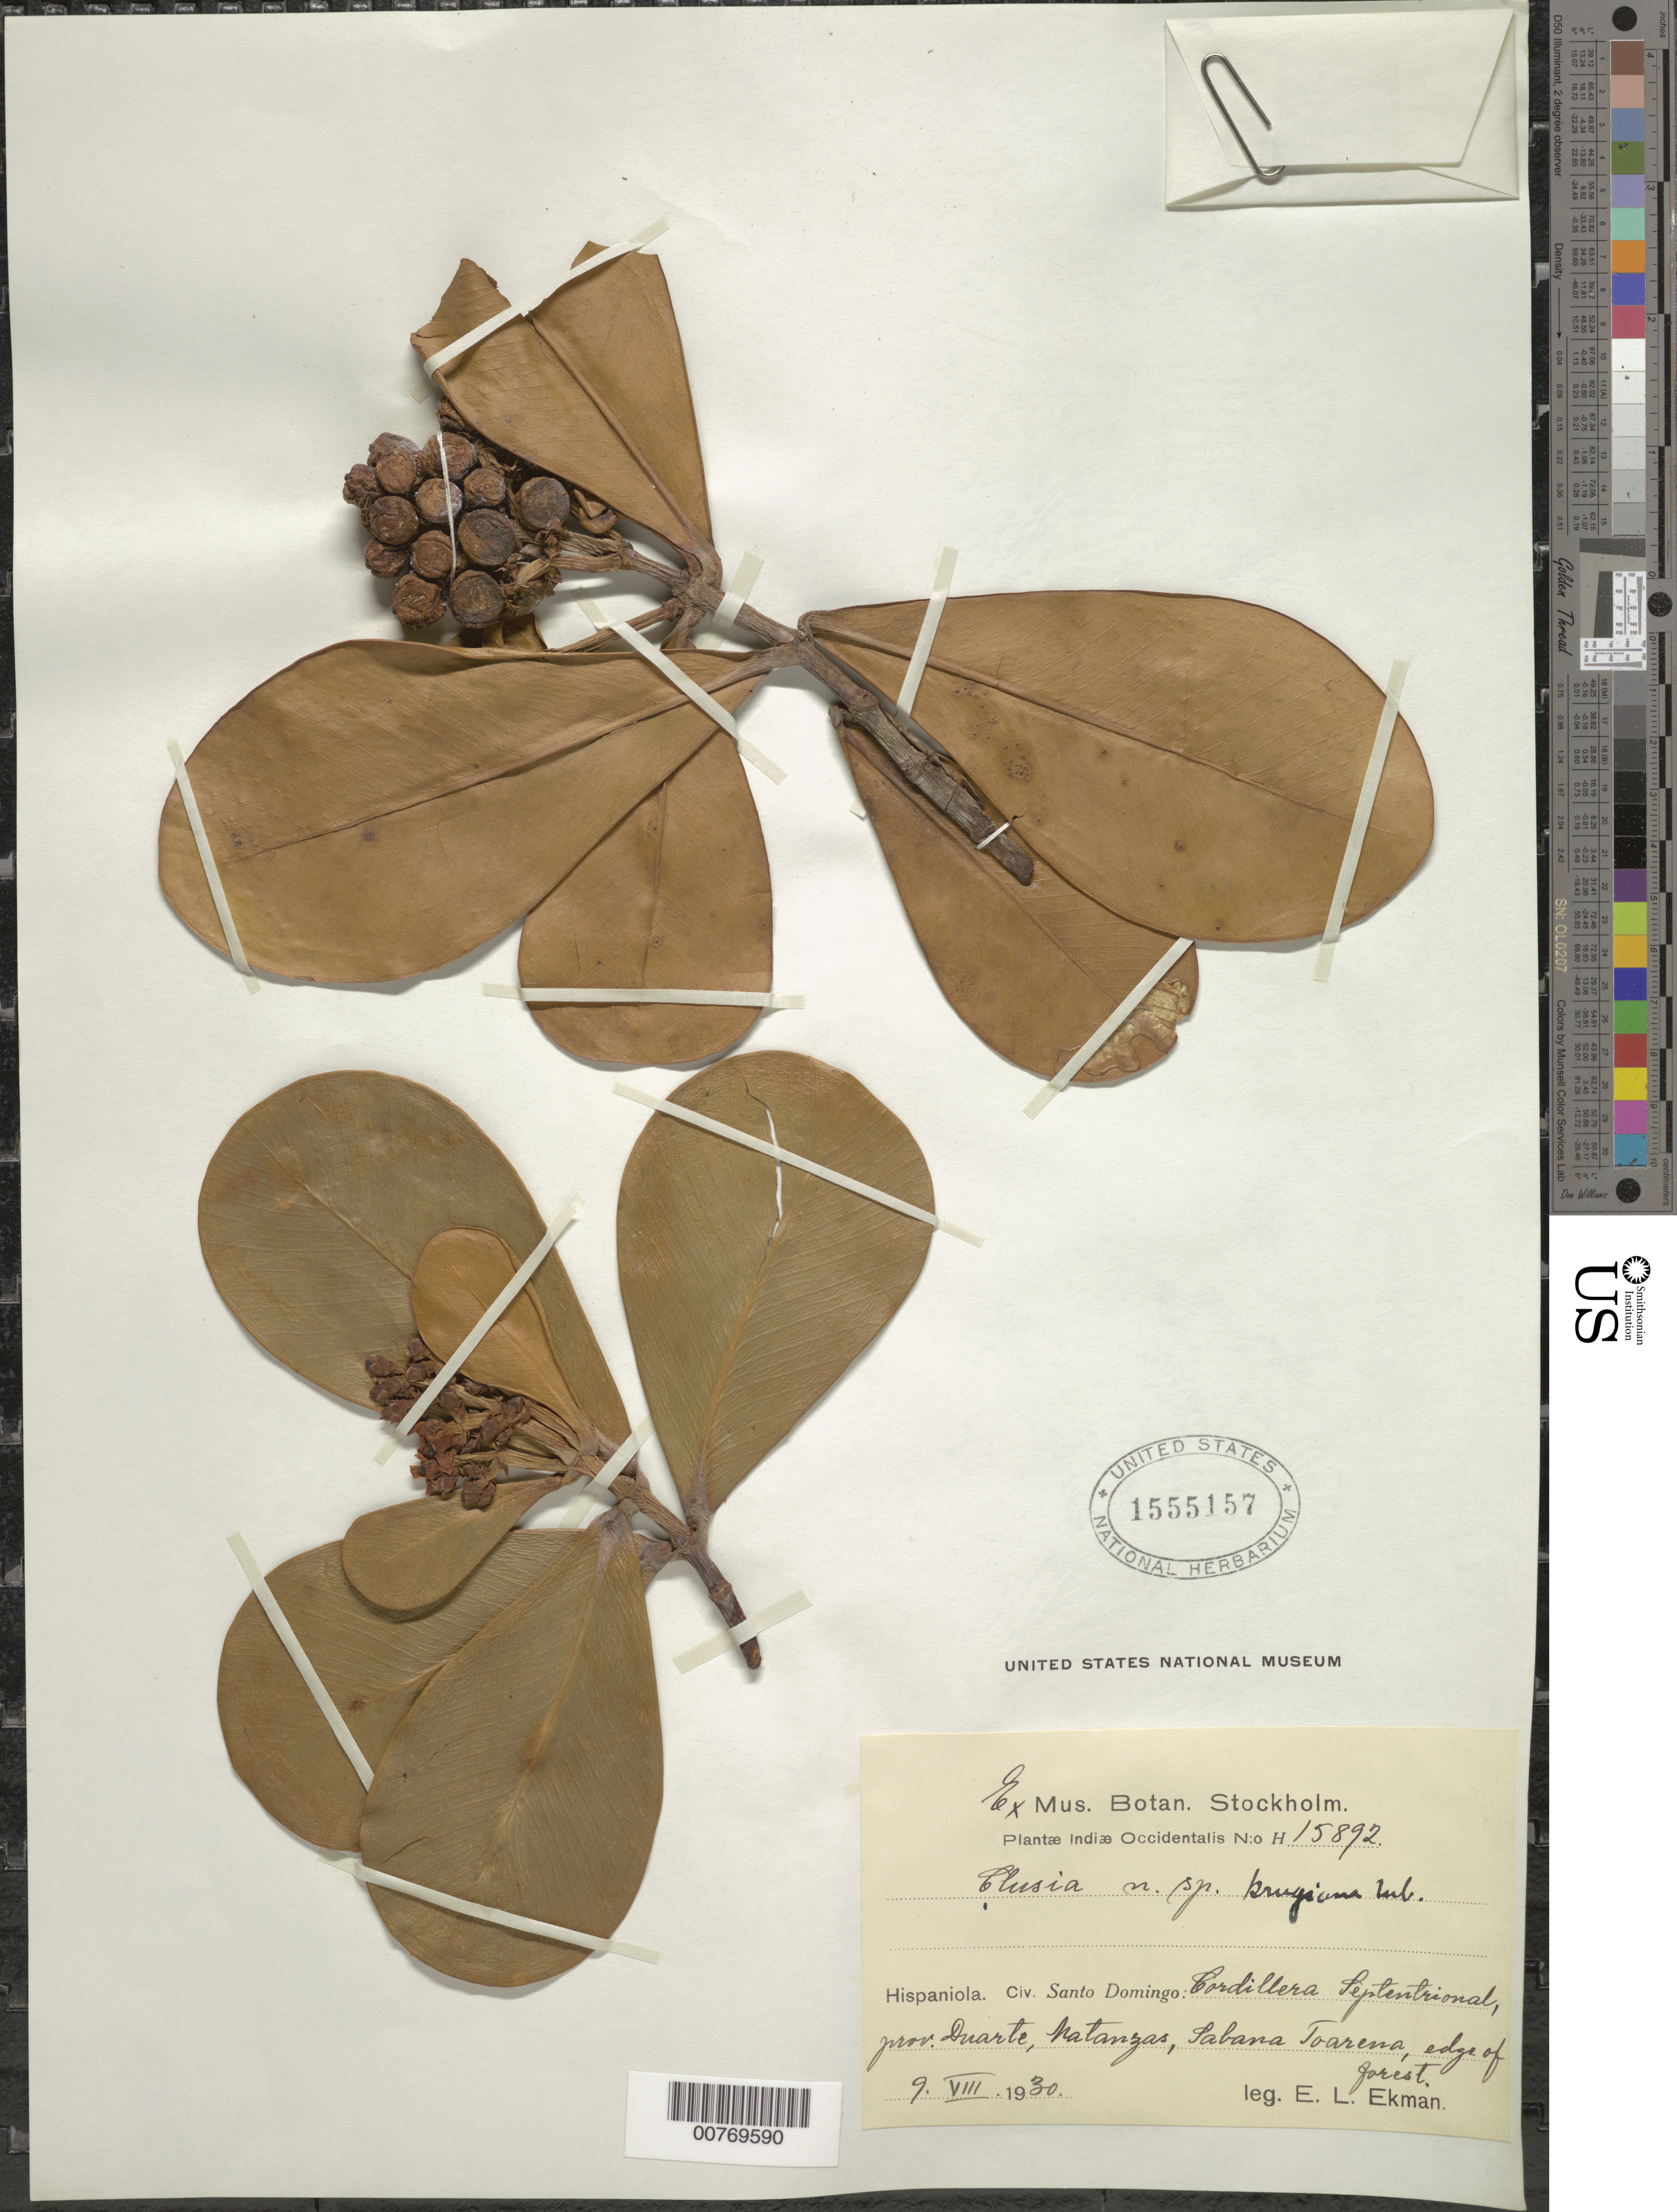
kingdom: Plantae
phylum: Tracheophyta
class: Magnoliopsida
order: Malpighiales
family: Clusiaceae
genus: Clusia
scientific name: Clusia krugiana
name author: Urb.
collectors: E. L. Ekman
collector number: H 15892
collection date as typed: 09 Aug 1930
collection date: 1930-08-09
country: Dominican Republic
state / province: Duarte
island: Hispaniola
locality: Cordillera Septentrional, Natanzas, Sabana Toarena.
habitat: Edge of forest.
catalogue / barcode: US 1555157